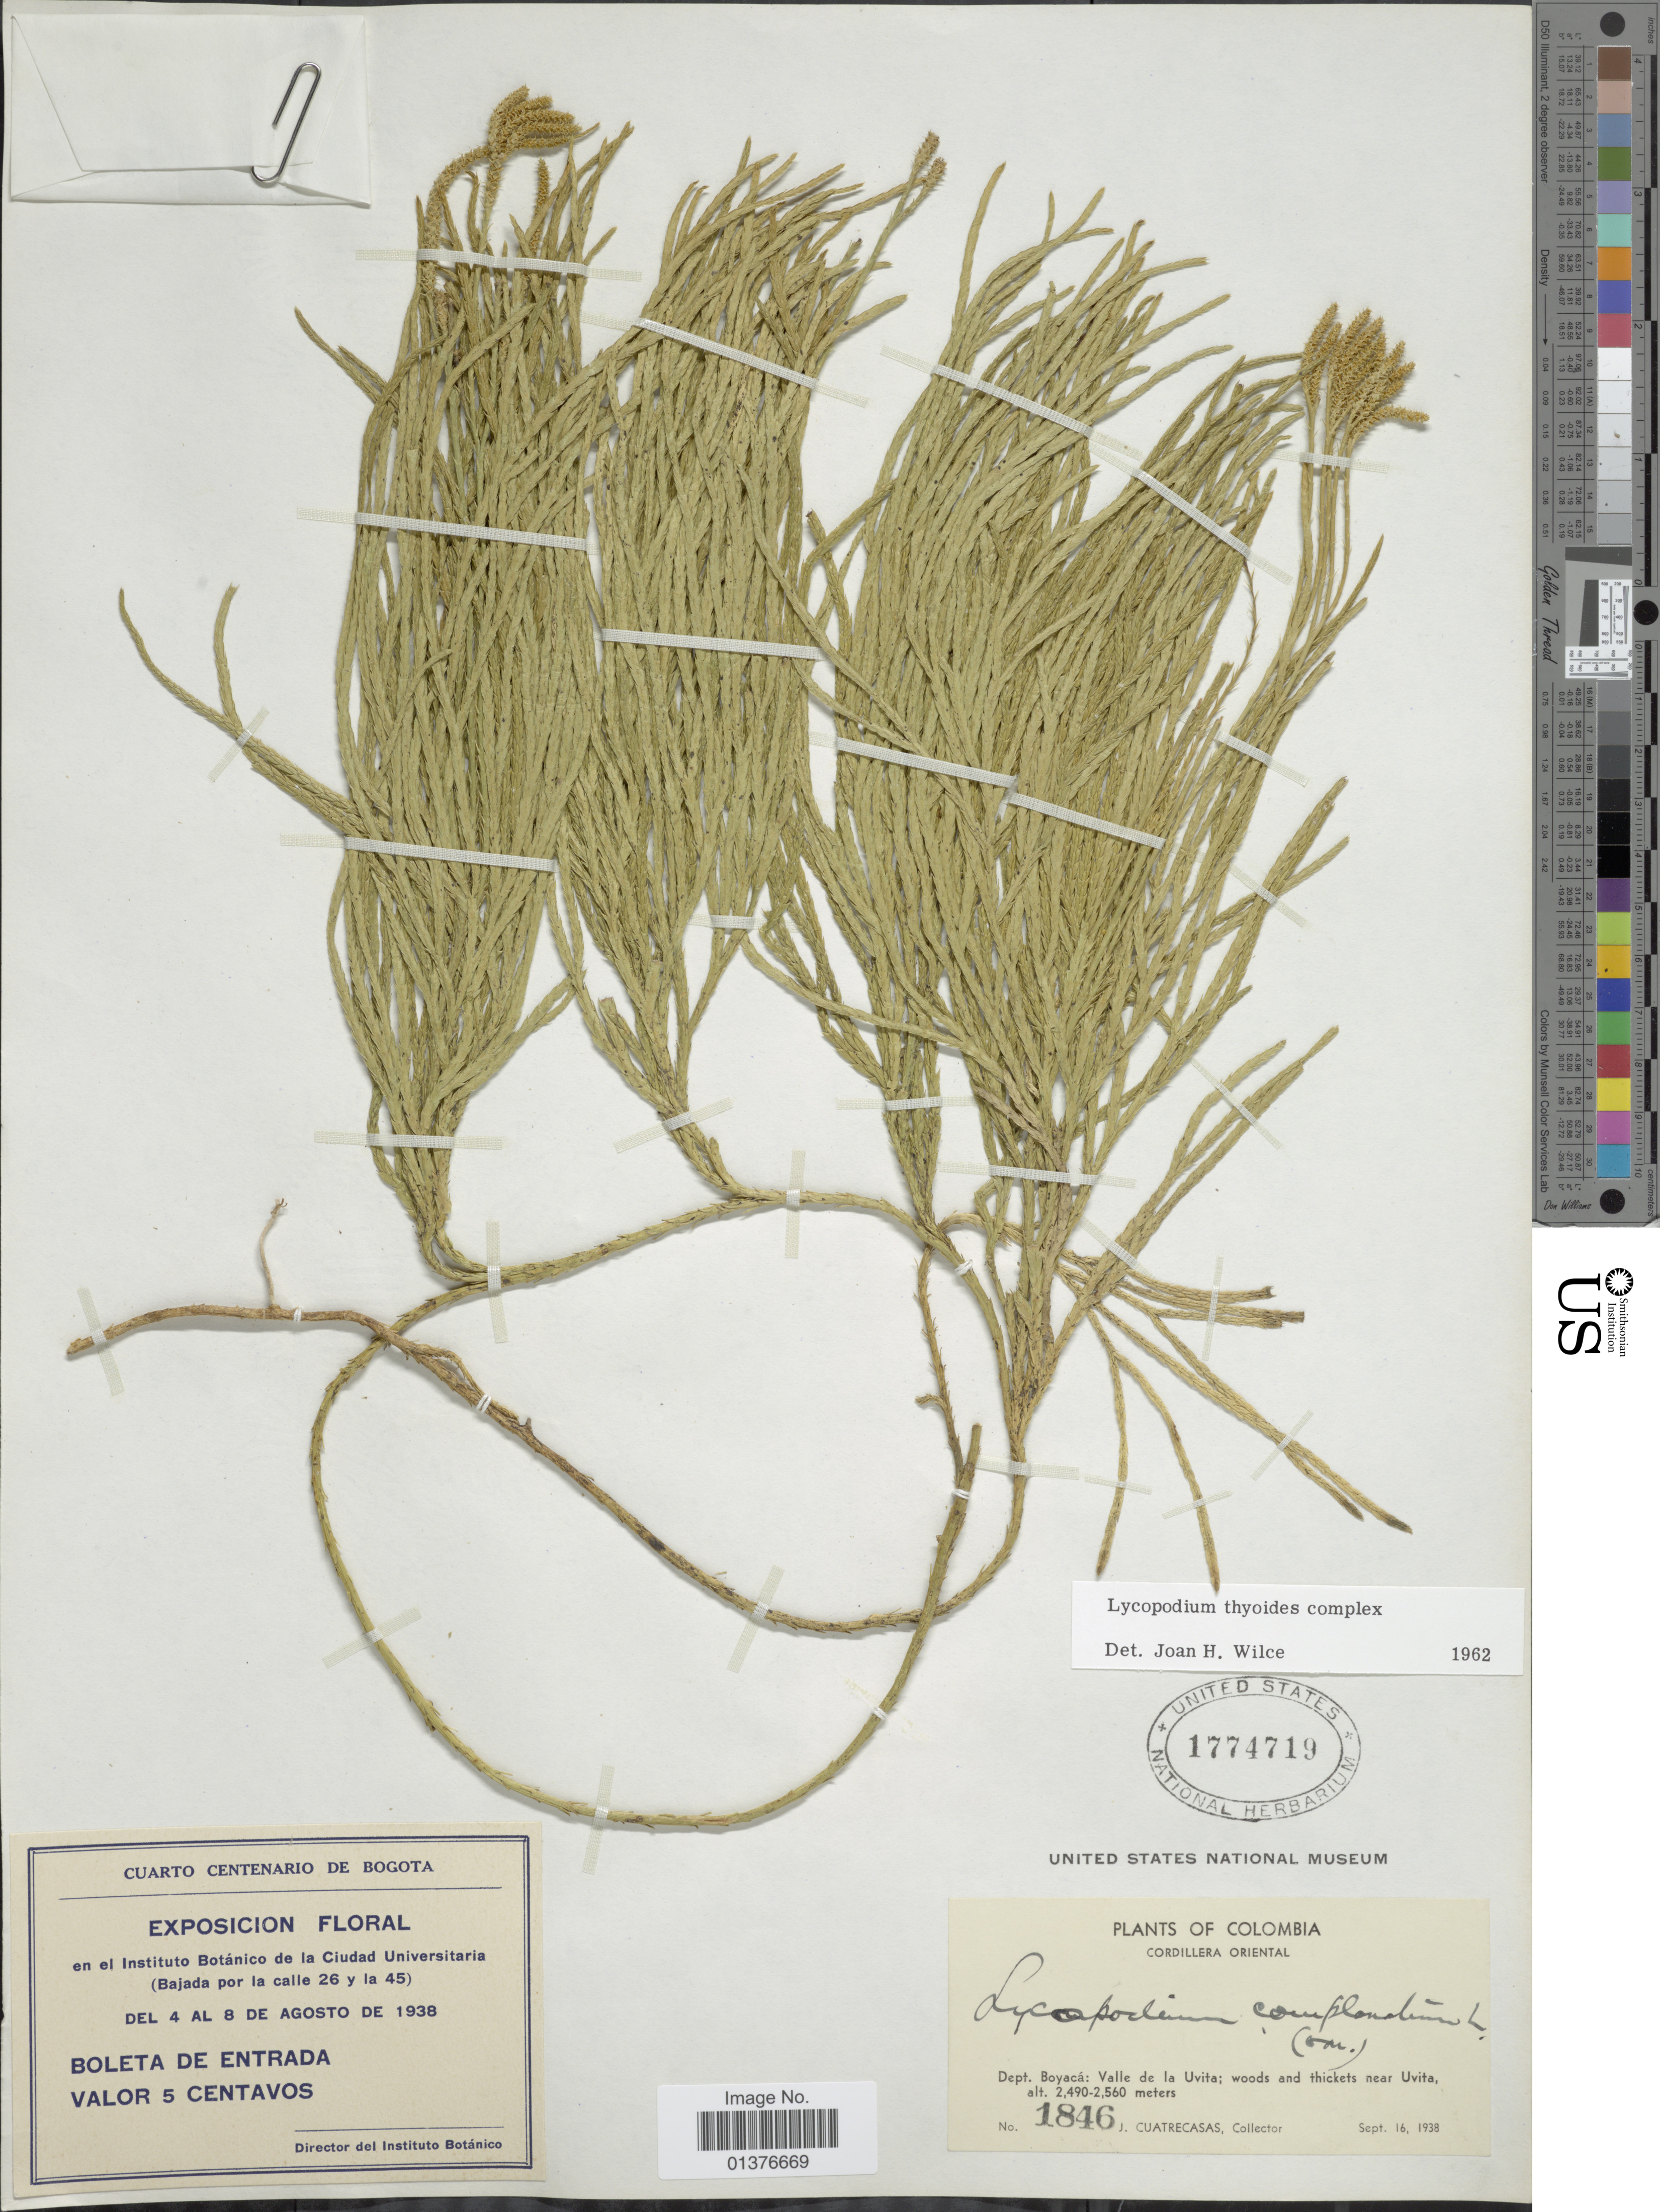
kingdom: Plantae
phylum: Tracheophyta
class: Lycopodiopsida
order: Lycopodiales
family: Lycopodiaceae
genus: Diphasiastrum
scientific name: Diphasiastrum thyoides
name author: (Humb. & Bonpl. ex Willd.) Holub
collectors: J. Cuatrecasas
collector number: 1846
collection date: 1938-09-16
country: Colombia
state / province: Boyacá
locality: Valle de la Uvita; woods and thickets near Uvita. Cordillera Oriental.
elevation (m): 2490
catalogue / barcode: US 1774719